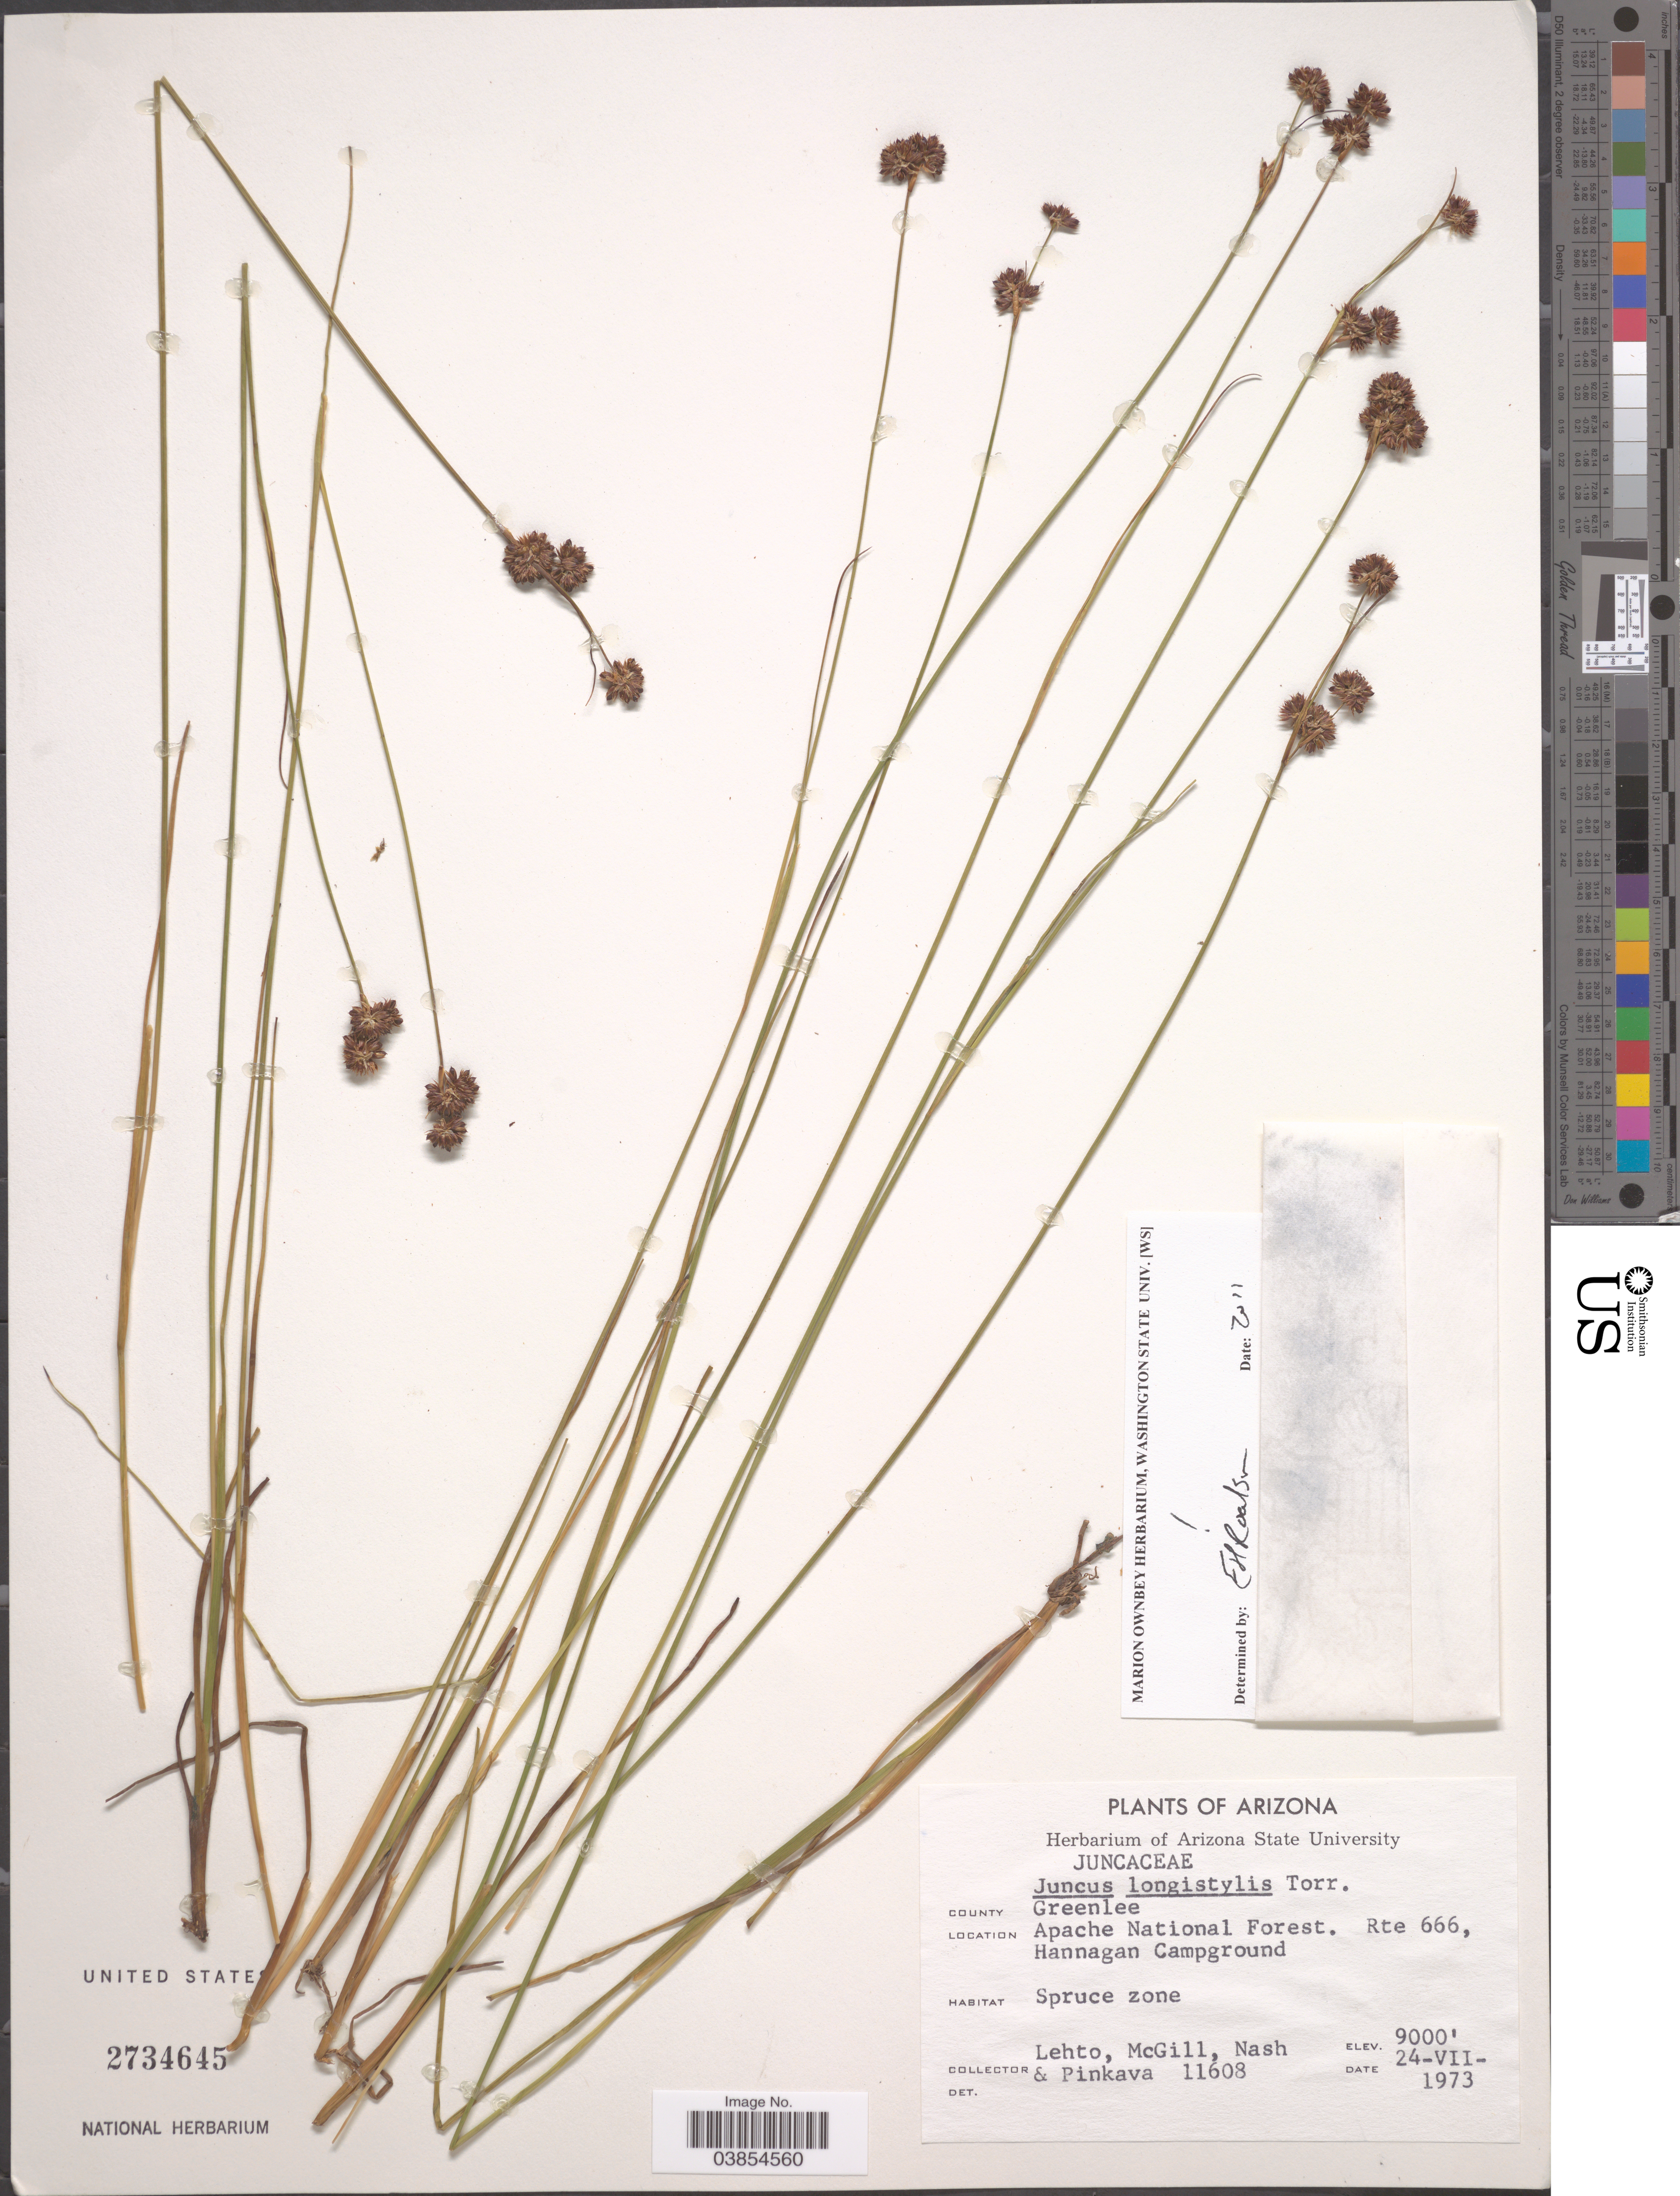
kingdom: Plantae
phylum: Tracheophyta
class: Liliopsida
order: Poales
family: Juncaceae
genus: Juncus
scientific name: Juncus longistylis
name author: Torr.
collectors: -. Lehto, -. McGill, -- Nash & -. Pinkava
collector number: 11608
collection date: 1973-07-24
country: United States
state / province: Arizona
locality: County Greenlee. Apache National Forest. Rte 666, Hannagan Campground.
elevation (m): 2743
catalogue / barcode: US 2734645